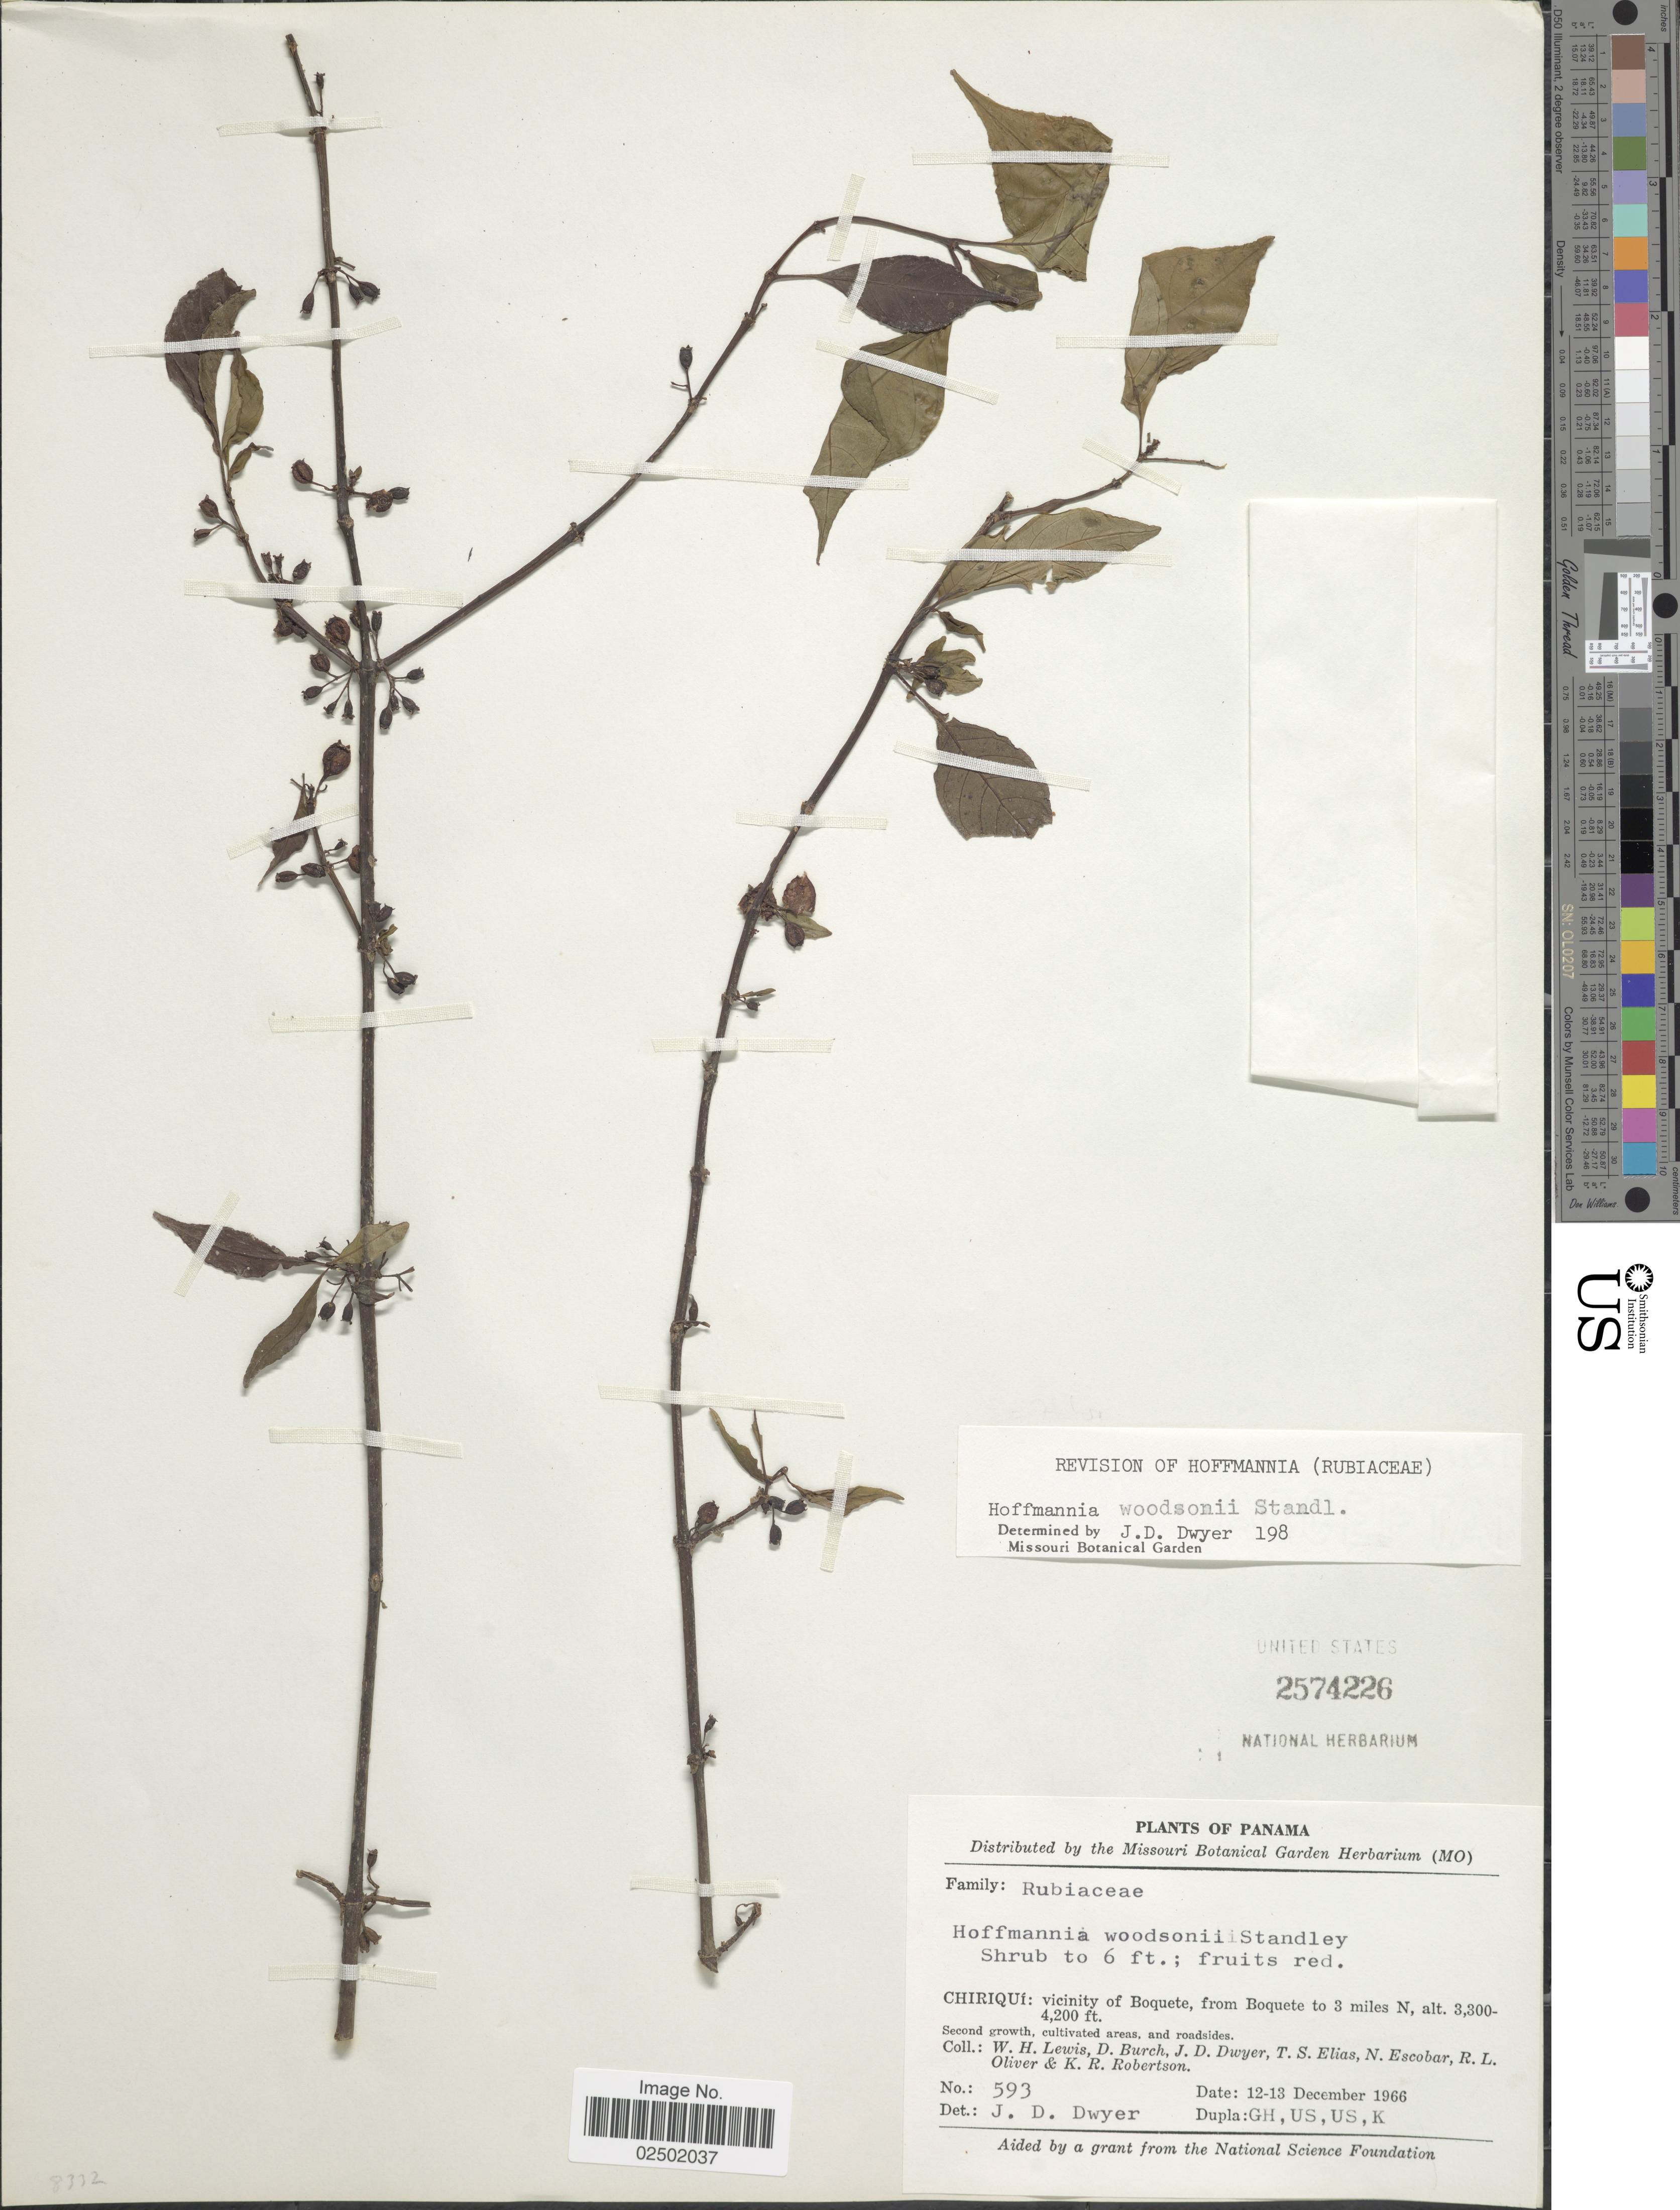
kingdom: Plantae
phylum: Tracheophyta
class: Magnoliopsida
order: Gentianales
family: Rubiaceae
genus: Hoffmannia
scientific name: Hoffmannia woodsonii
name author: Standl.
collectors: W. H. Lewis, D. Burch, J. D. Dwyer, T. S. Elias & et al.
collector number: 593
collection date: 1966-12-12/1966-12-13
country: Panama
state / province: Chiriqui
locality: vicinity of Boquete, from Boquete to 3 miles N.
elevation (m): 1006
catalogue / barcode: US 2574226